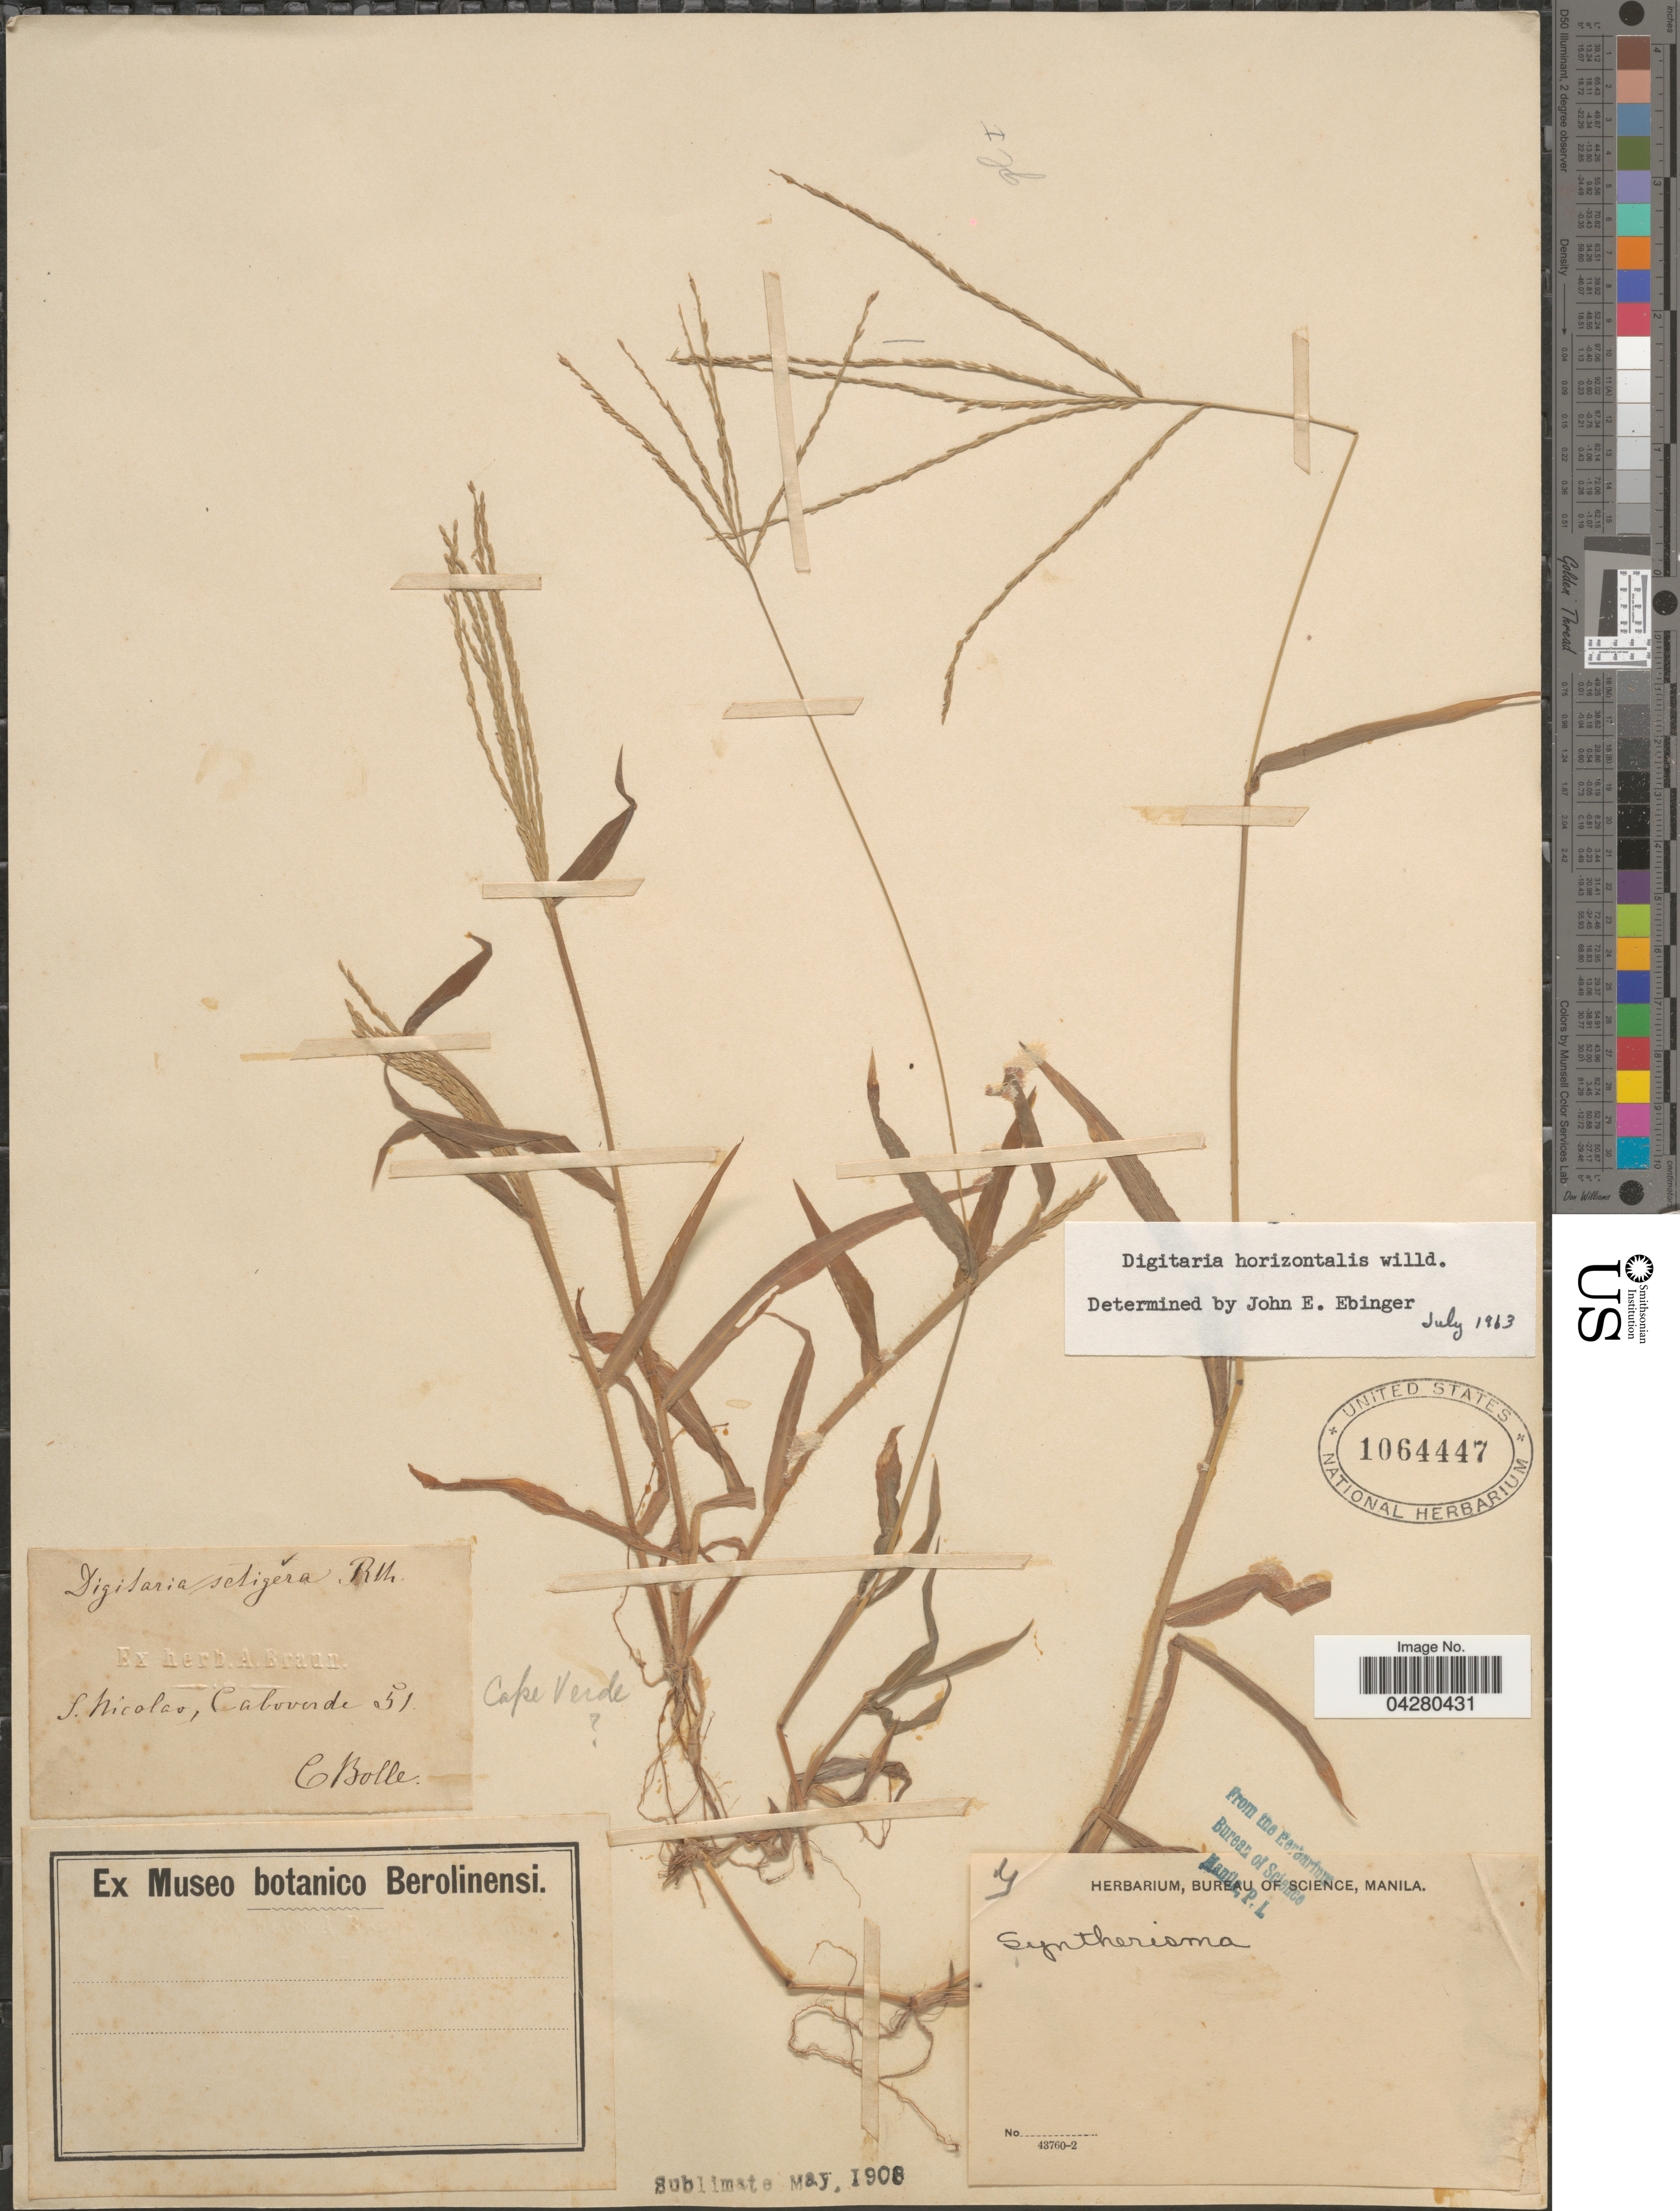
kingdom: Plantae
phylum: Tracheophyta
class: Liliopsida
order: Poales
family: Poaceae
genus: Digitaria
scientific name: Digitaria horizontalis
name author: Willd.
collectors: C. A. Bolle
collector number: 51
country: Cape Verde Islands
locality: S. Nicolas, Caboverde. Cape Verde.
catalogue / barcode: US 1064447